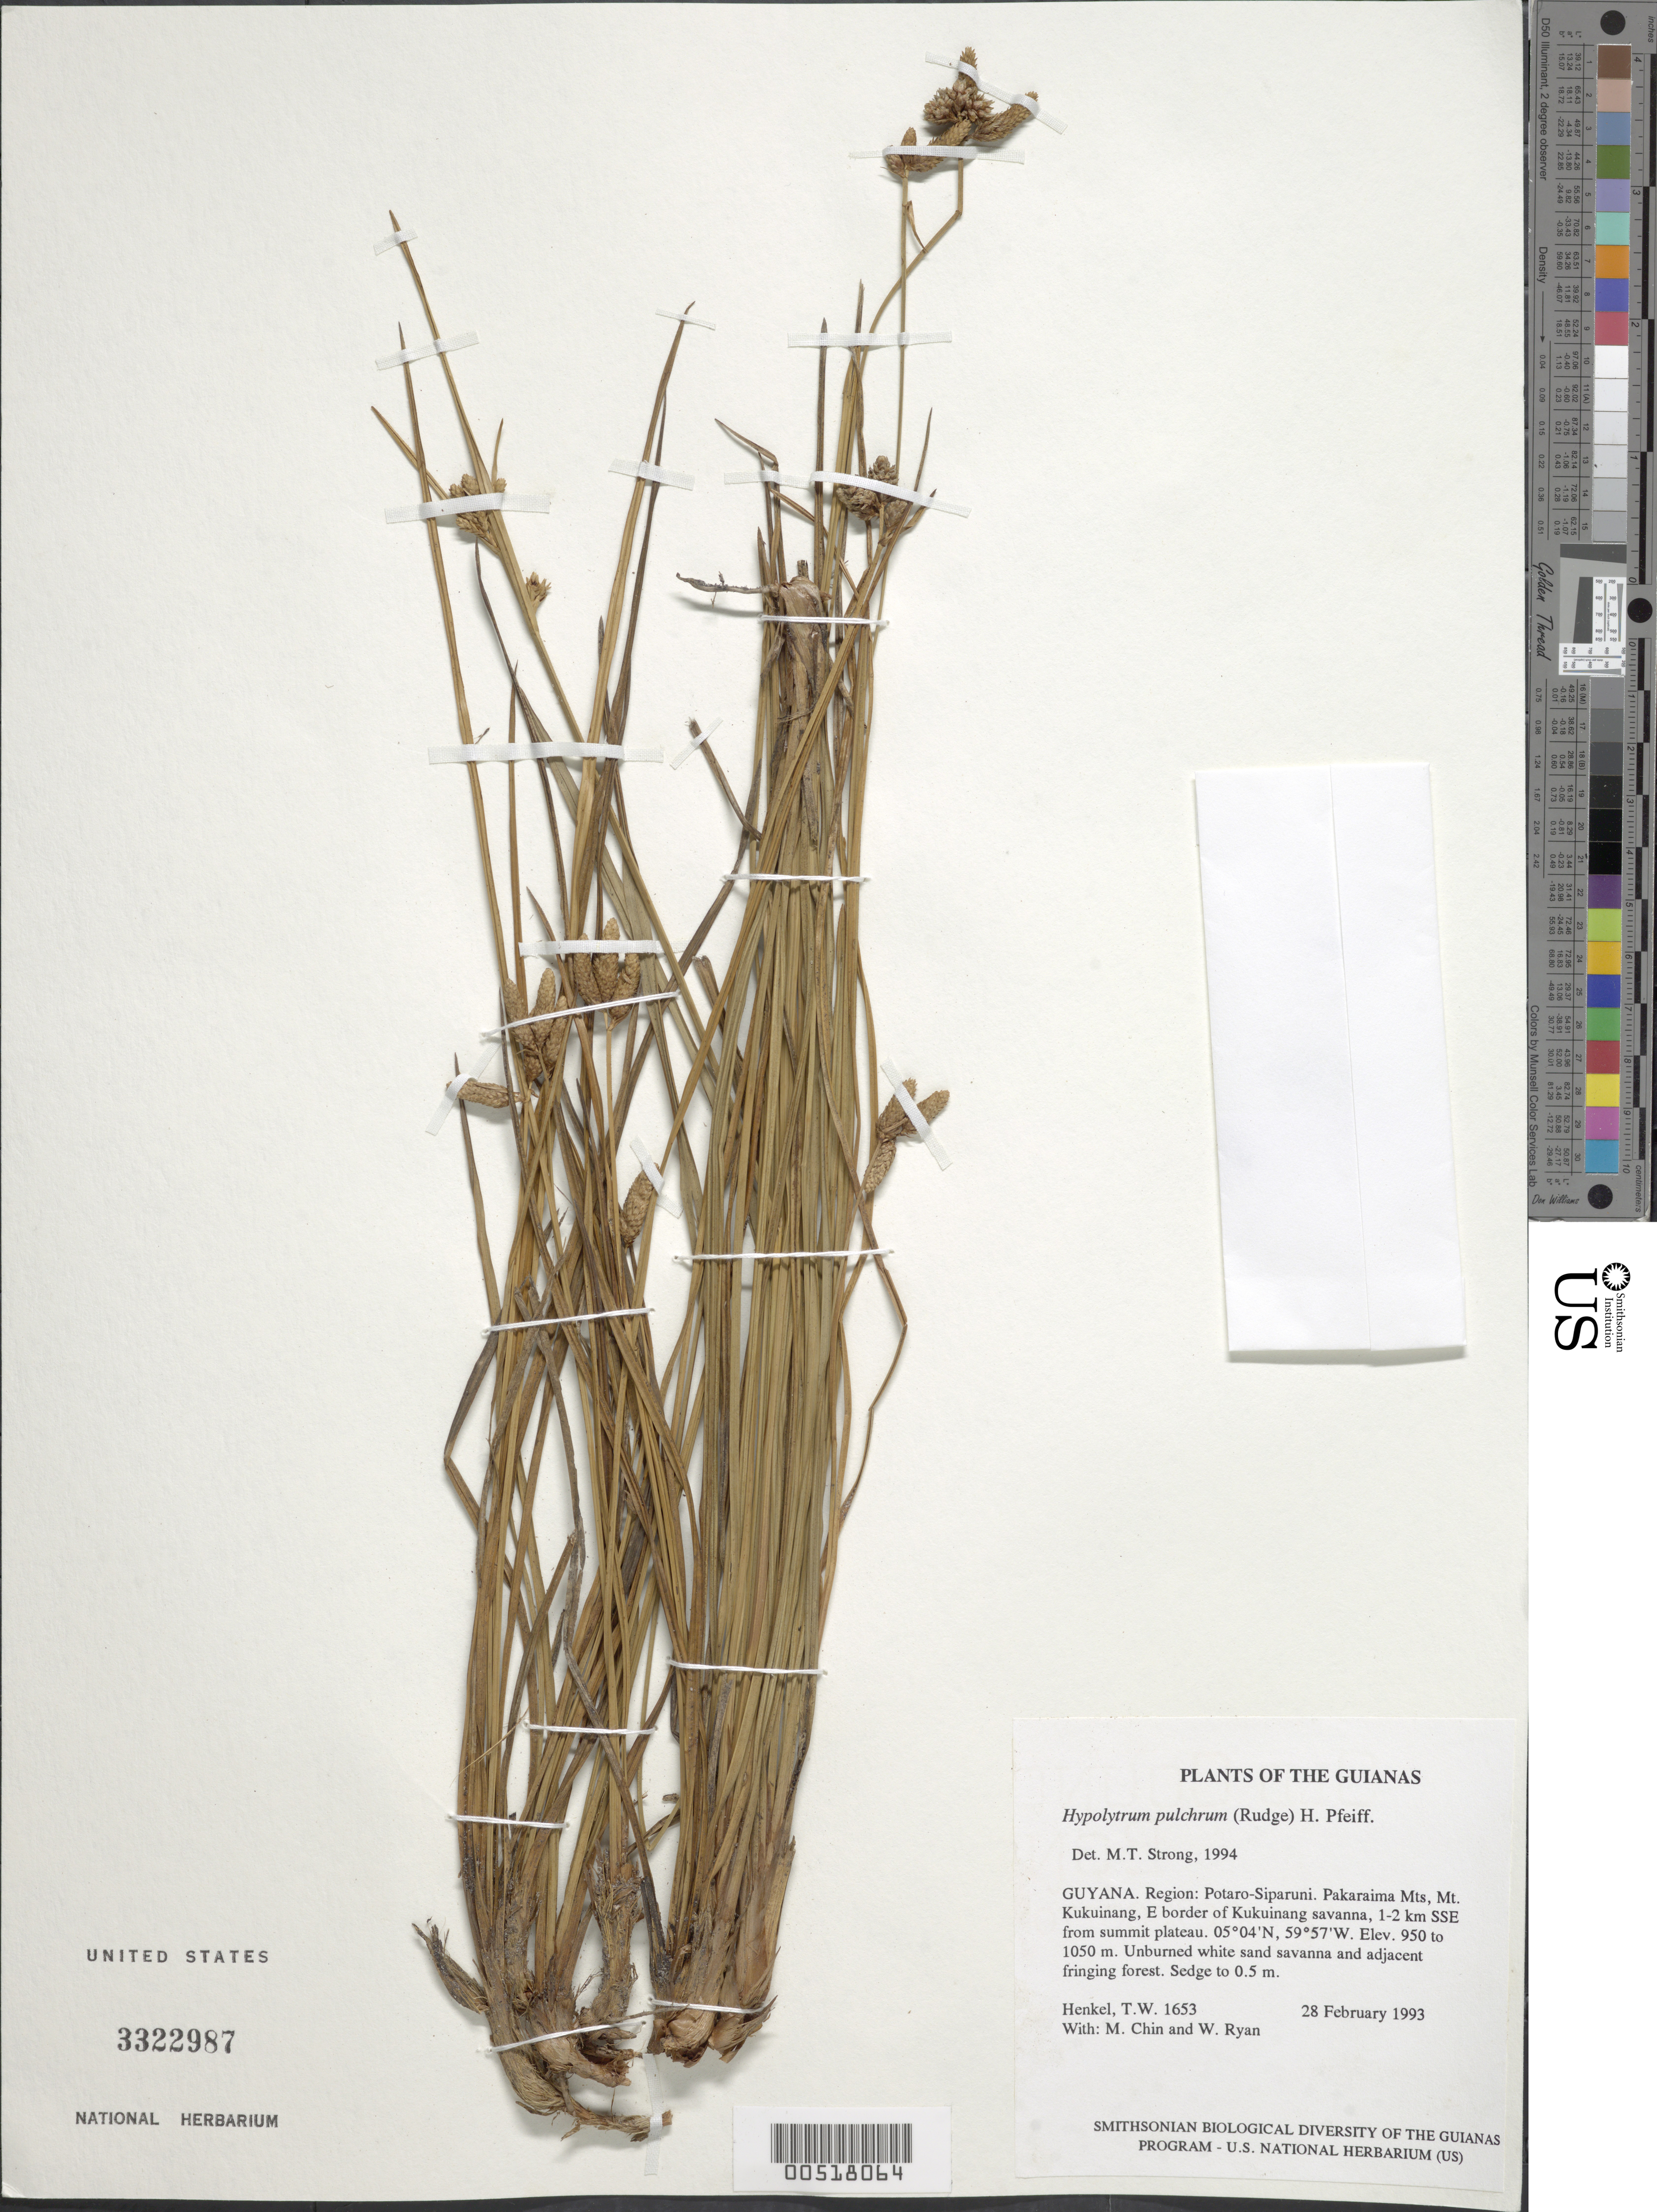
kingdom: Plantae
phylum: Tracheophyta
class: Liliopsida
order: Poales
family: Cyperaceae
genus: Hypolytrum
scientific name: Hypolytrum pulchrum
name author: (Rudge) H. Pfeiff.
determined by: Strong, M. T., (US), Smithsonian Institution - National Museum of Natural History (UNITED STATES)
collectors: T. Henkel, M. Chin & W. Ryan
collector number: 1653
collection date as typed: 28 February 1993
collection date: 1993-02-28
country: Guyana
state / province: Potaro-Siparuni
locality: Pakaraima Mts, Mt. Kukuinang, E border of Kukuinang savanna, 1-2 km SSE from summit plateau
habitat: Unburned white sand savanna and adjacent fringing forest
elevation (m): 950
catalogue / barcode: US 3322987